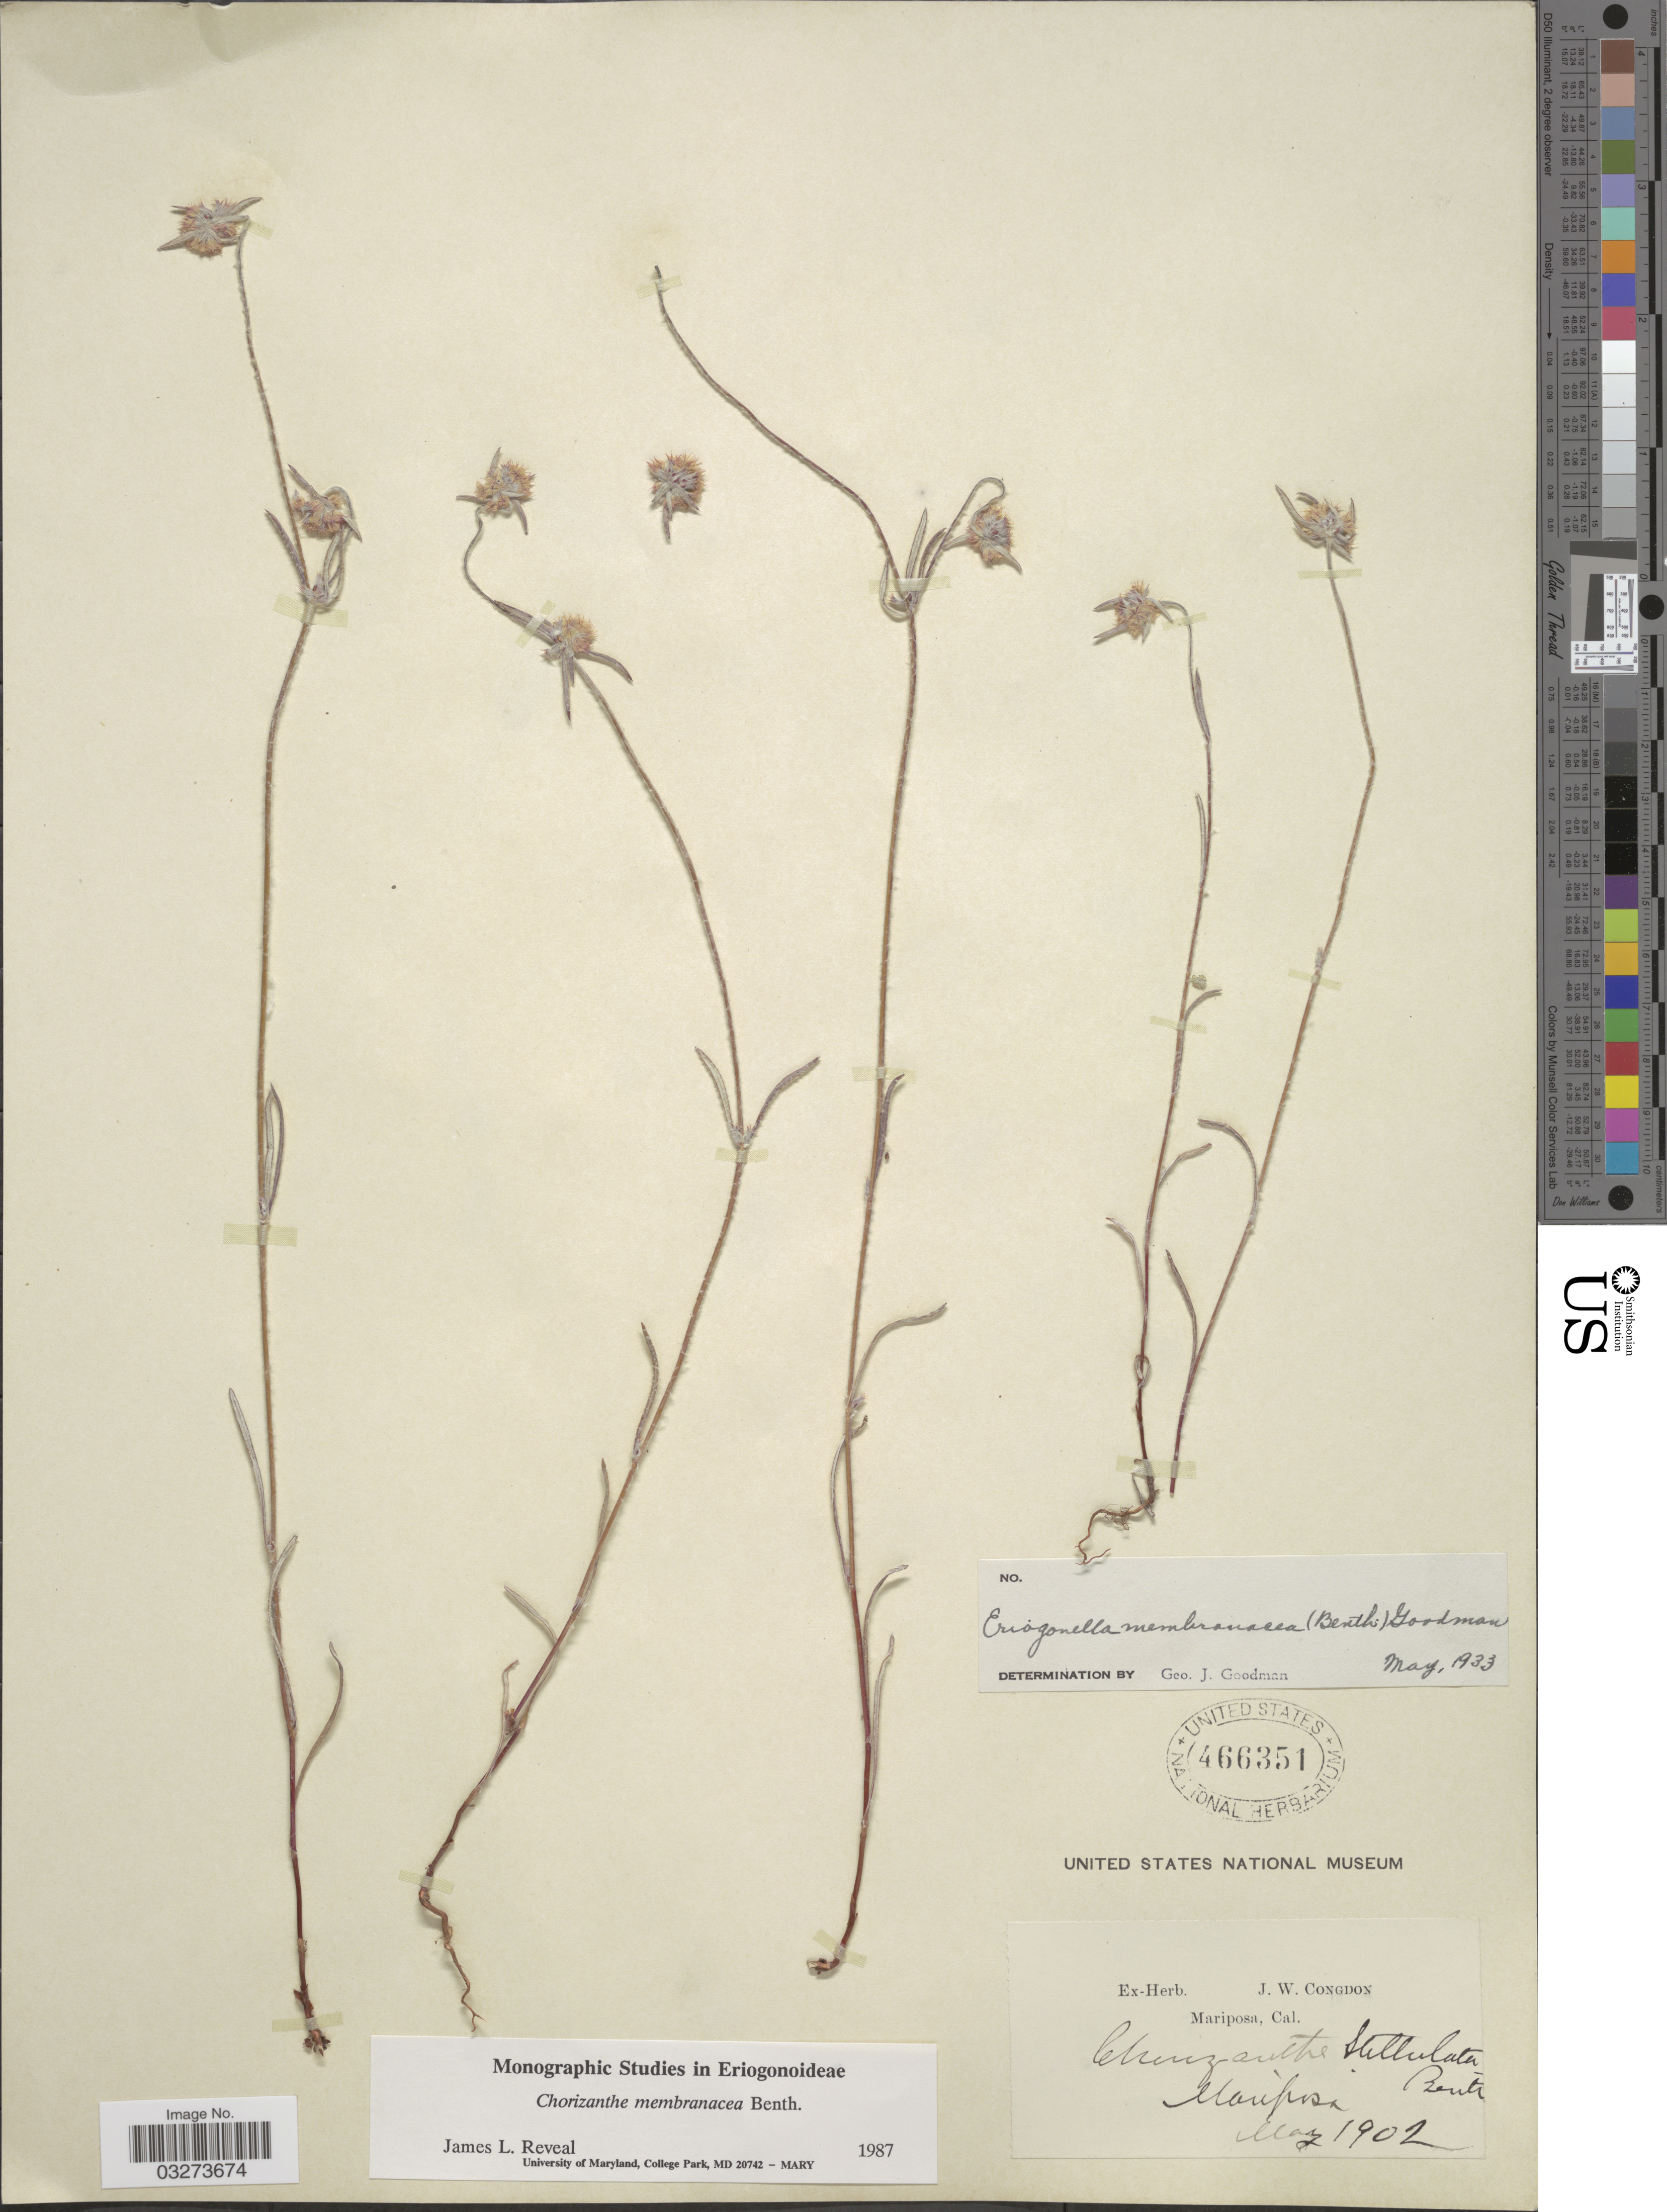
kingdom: Plantae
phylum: Tracheophyta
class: Magnoliopsida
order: Caryophyllales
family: Polygonaceae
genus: Chorizanthe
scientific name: Chorizanthe membranacea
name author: Benth.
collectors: ex herb. J. W. Congdon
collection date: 1902-05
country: United States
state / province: California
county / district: Mariposa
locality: Mariposa.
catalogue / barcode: US 466351